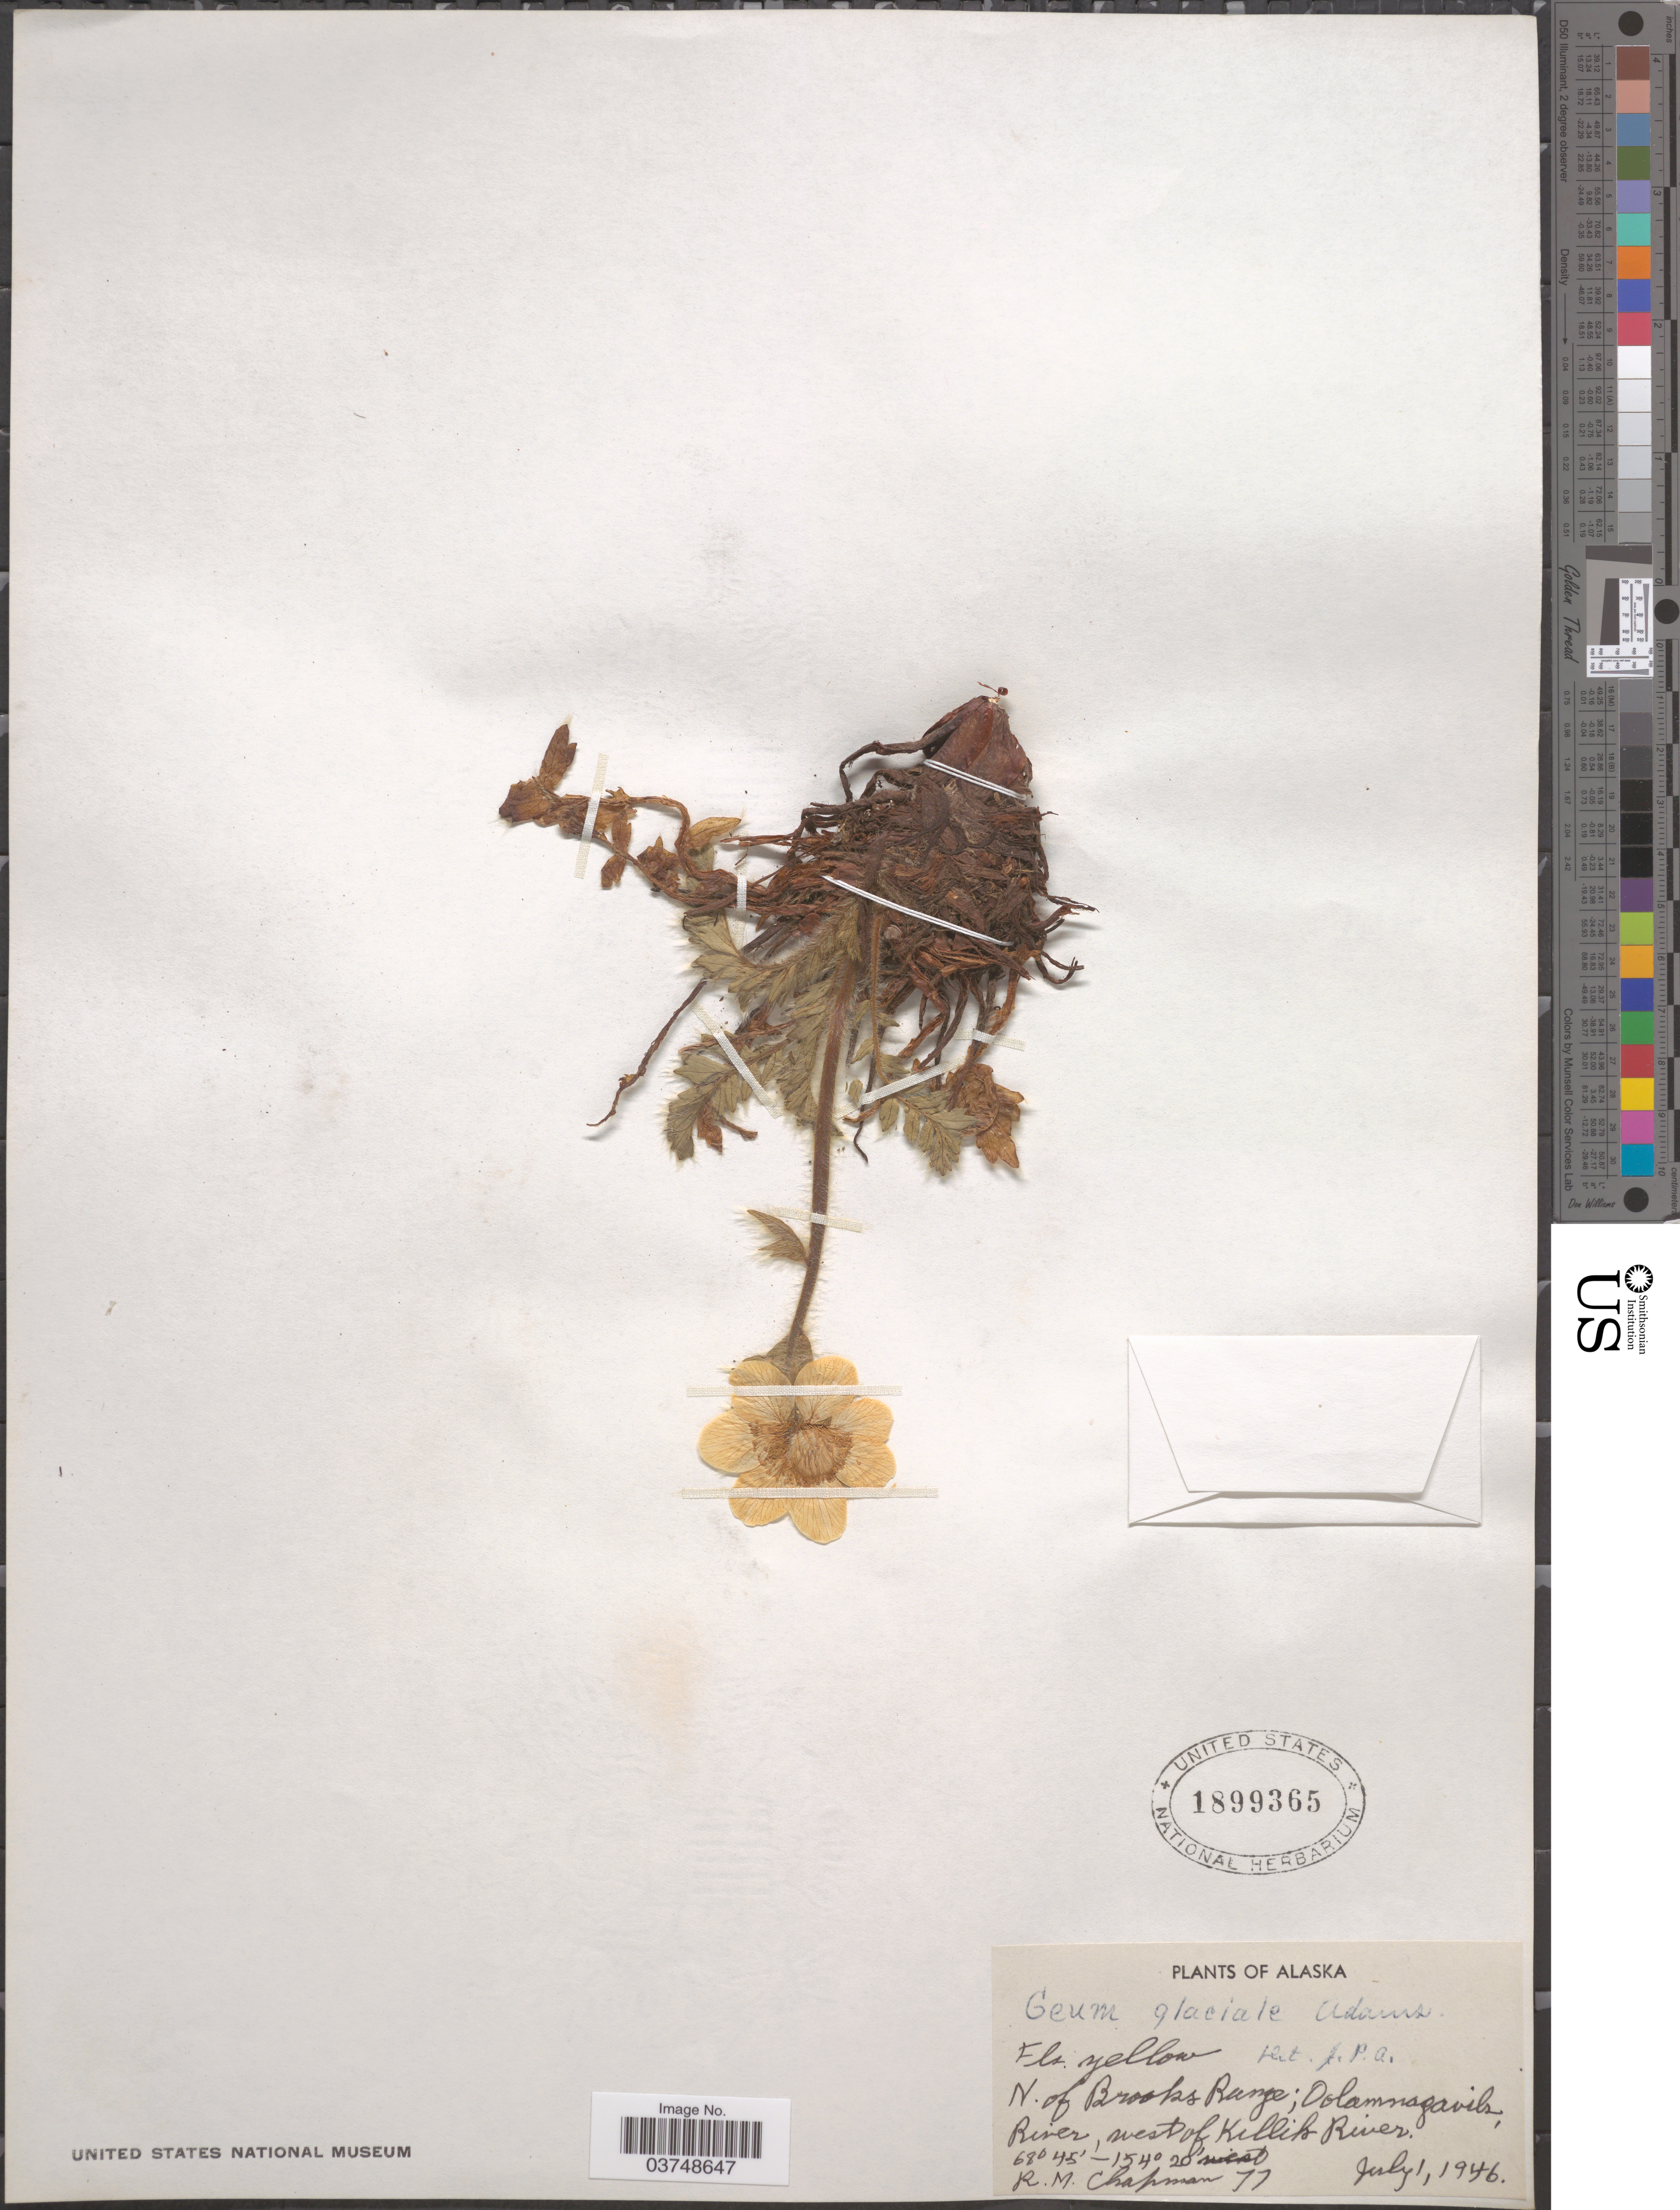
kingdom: Plantae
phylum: Tracheophyta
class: Magnoliopsida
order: Rosales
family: Rosaceae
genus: Geum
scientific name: Geum glaciale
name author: Adams ex Fisch.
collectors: R. M. Chapman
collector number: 77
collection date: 1946-07-01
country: United States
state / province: Alaska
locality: N. of Brooks Range, Oolamnagavik River, west of Killik River.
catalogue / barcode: US 1899365